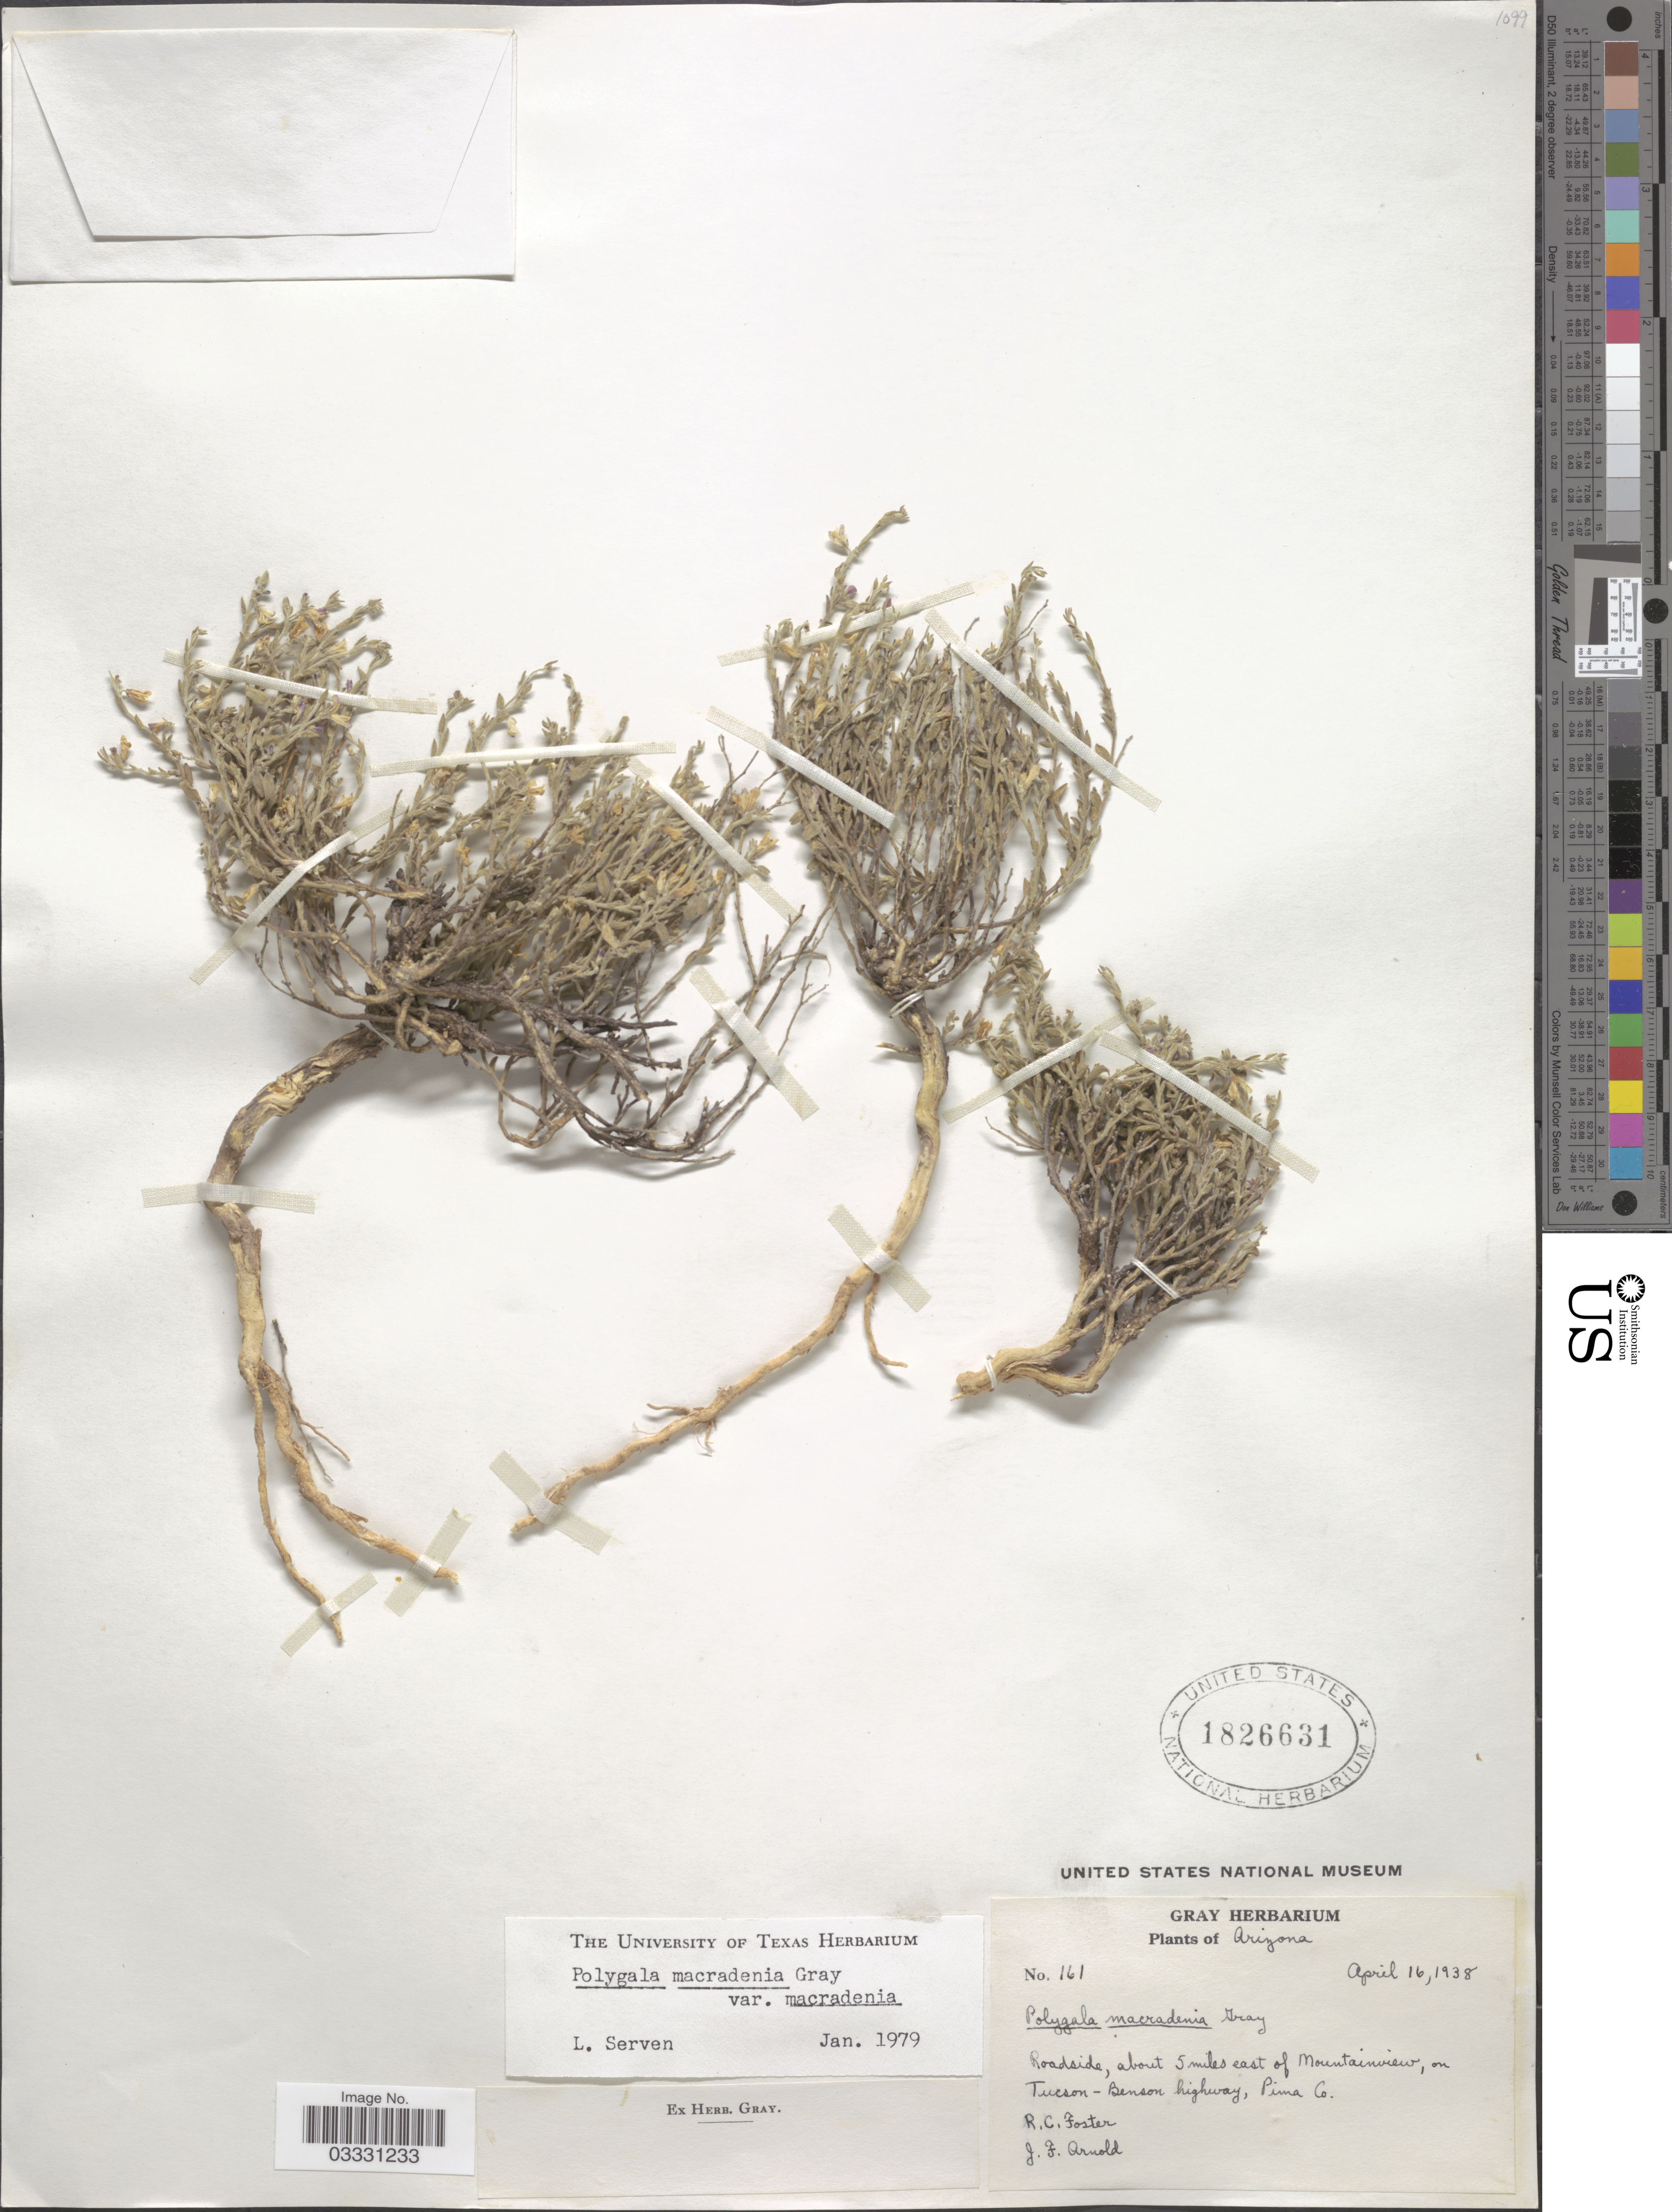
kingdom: Plantae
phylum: Tracheophyta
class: Magnoliopsida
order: Fabales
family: Polygalaceae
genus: Hebecarpa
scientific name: Hebecarpa macradenia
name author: (A. Gray) J.R. Abbott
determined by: Strong, Mark T., (BOT), Smithsonian Institution - National Museum of Natural History (UNITED STATES)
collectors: R. C. Foster & J. F. Arnold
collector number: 161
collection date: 1938-04-16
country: United States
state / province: Arizona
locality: Roadside, about 5 miles east of Mountainview, on Tucson - Benson highway, Pima Co.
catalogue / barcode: US 1826631